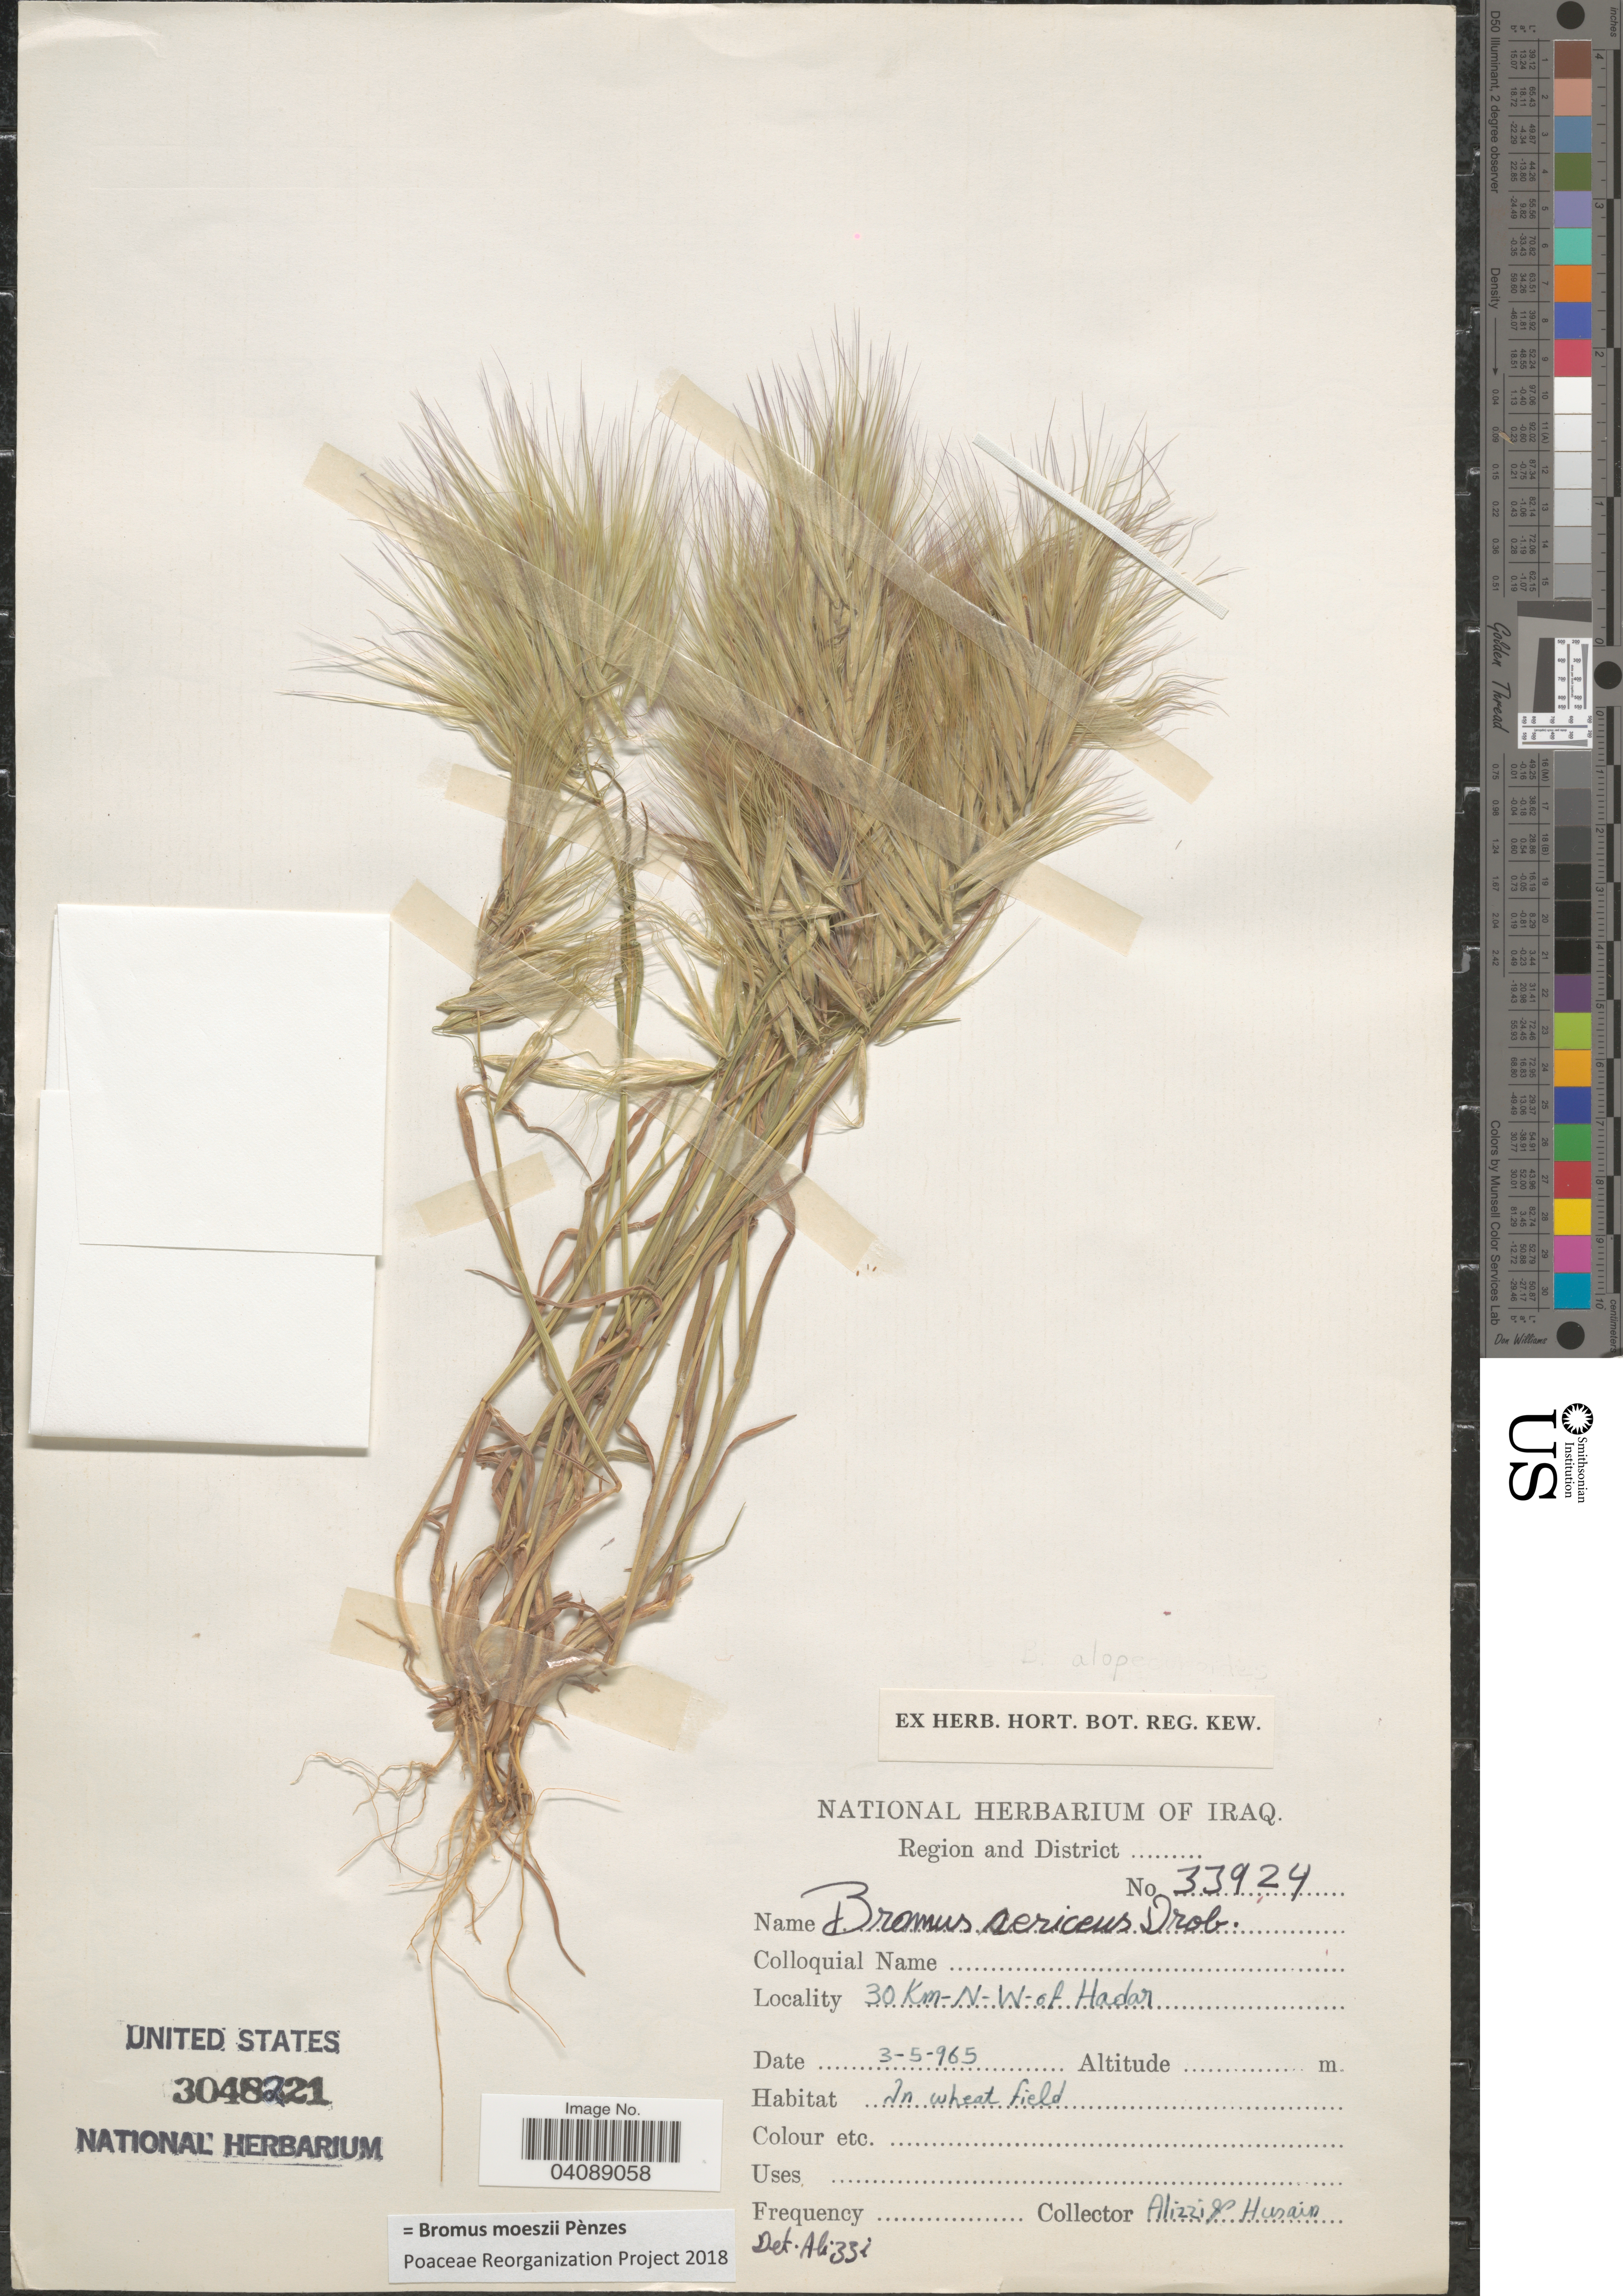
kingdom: Plantae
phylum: Tracheophyta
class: Liliopsida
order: Poales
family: Poaceae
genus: Bromus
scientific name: Bromus moeszii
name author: Pénzes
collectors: Alizzi & Husain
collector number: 33924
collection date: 1965-05-03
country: Iraq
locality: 30 Km-N-W-of Hadar.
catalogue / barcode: US 3048221